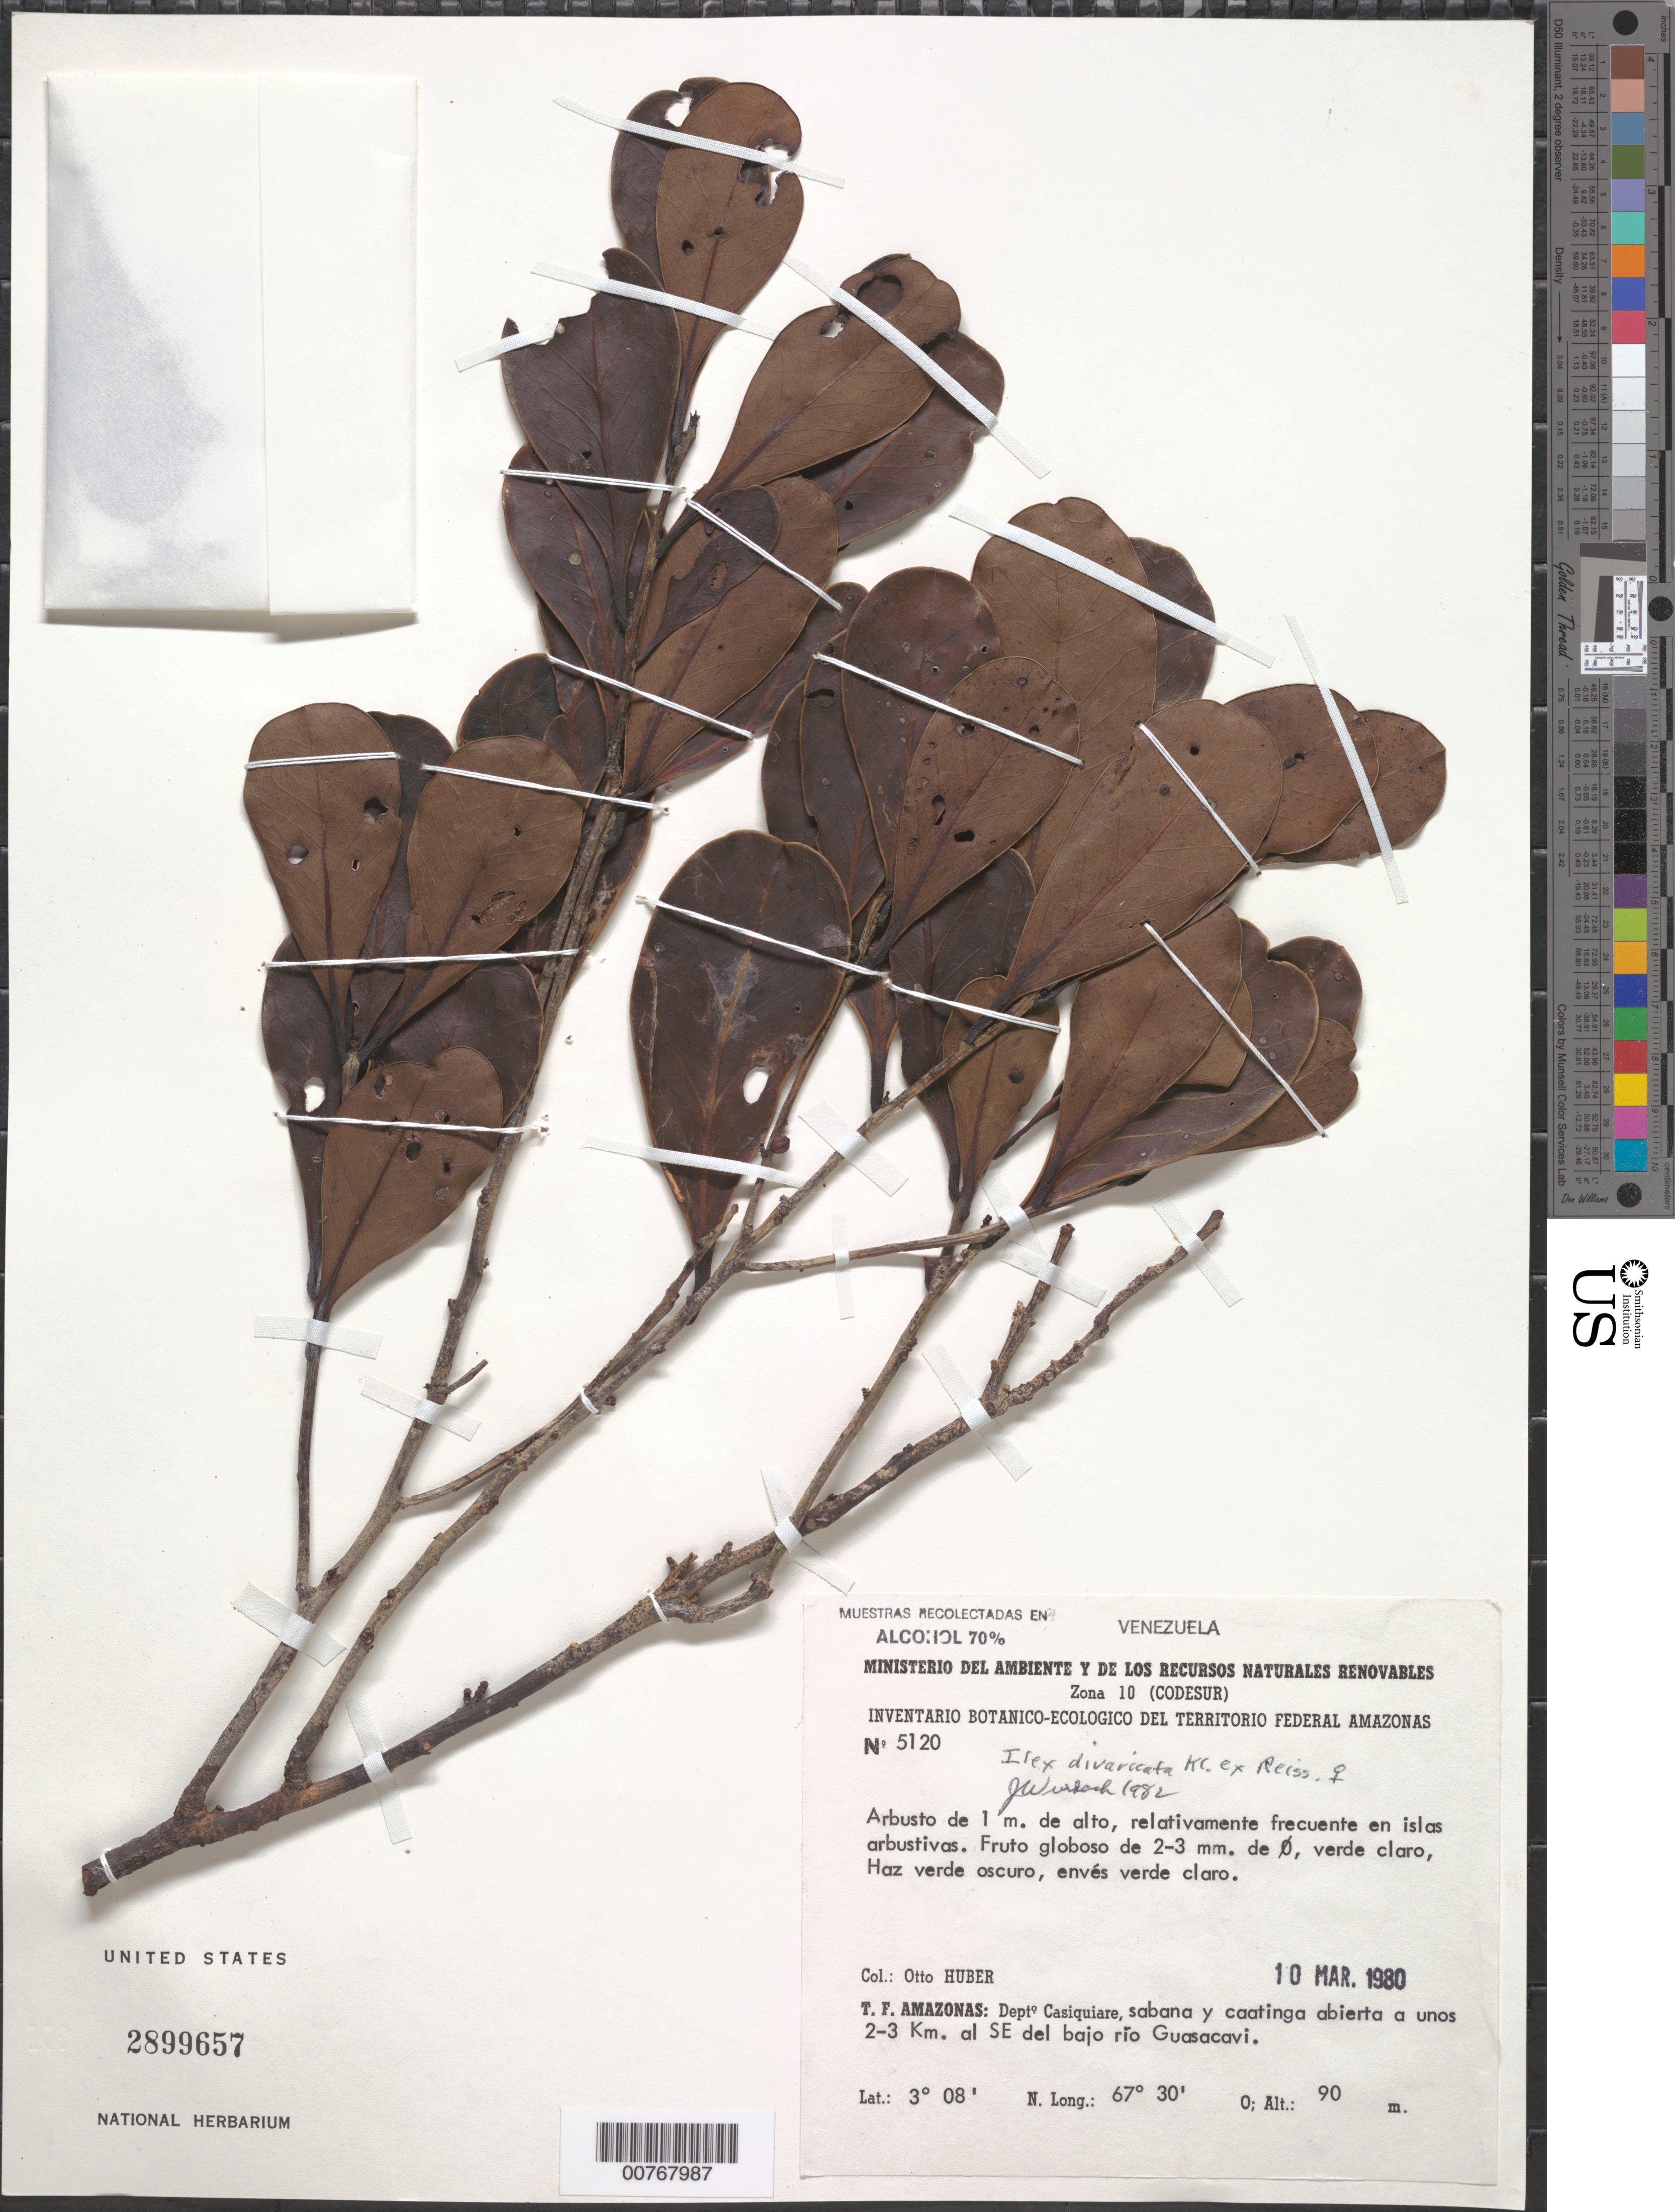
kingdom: Plantae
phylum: Tracheophyta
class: Magnoliopsida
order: Aquifoliales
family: Aquifoliaceae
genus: Ilex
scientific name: Ilex divaricata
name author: Mart. ex Reissek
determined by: Wurdack, John J., (US), US (UNITED STATES)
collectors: O. Huber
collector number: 5120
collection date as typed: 10-Mar-80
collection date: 1980-03-10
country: Venezuela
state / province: Amazonas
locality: Río Guasacavi, 2-3 km al SE del bajo rio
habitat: Shrub islands in open savanna and caatinga (en islas arbustivas sabana y caatinga abierta)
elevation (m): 90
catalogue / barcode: US 2899657